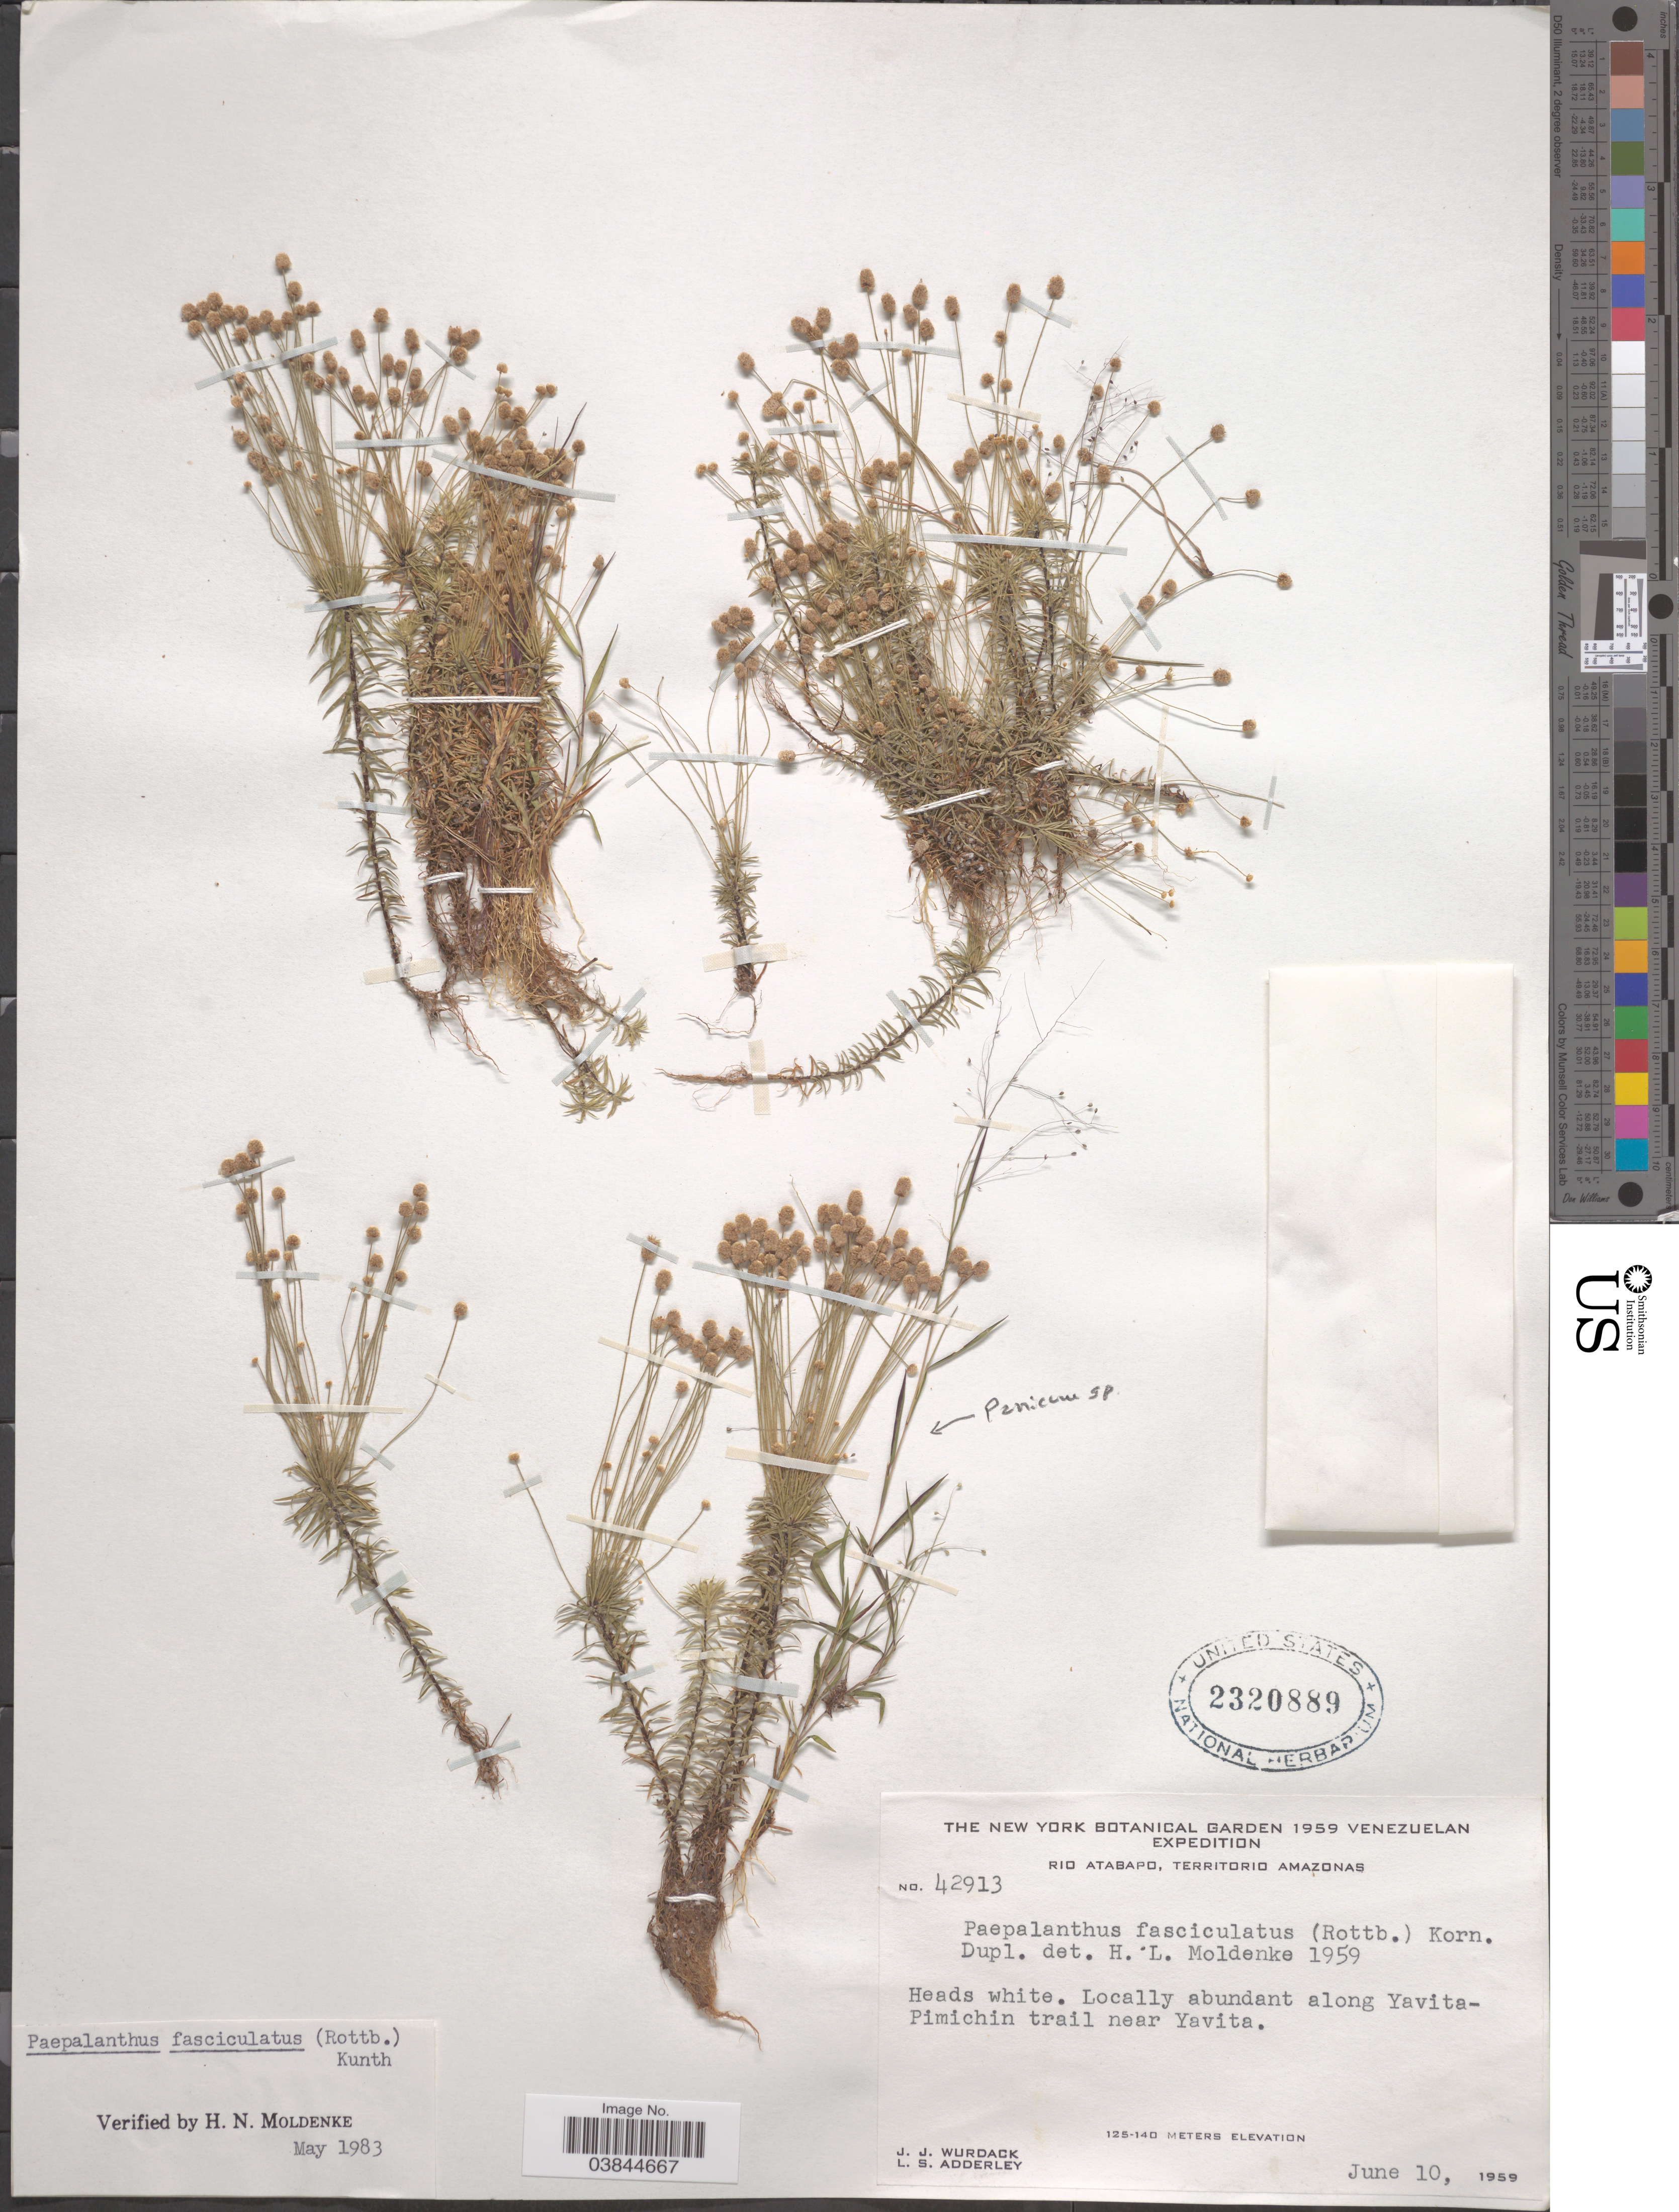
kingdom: Plantae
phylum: Tracheophyta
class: Liliopsida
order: Poales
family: Eriocaulaceae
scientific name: Giuliettia fasciculata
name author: (Rottb.) Andrino & Sano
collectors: J. J. Wurdack & L. S. Adderley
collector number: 42913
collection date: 1959-06-10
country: Venezuela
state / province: Amazonas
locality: Rio Atabapo, Territorio Amazonas. Along Yavita-Pimichin trail near Yavita.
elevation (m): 125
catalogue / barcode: US 2320889